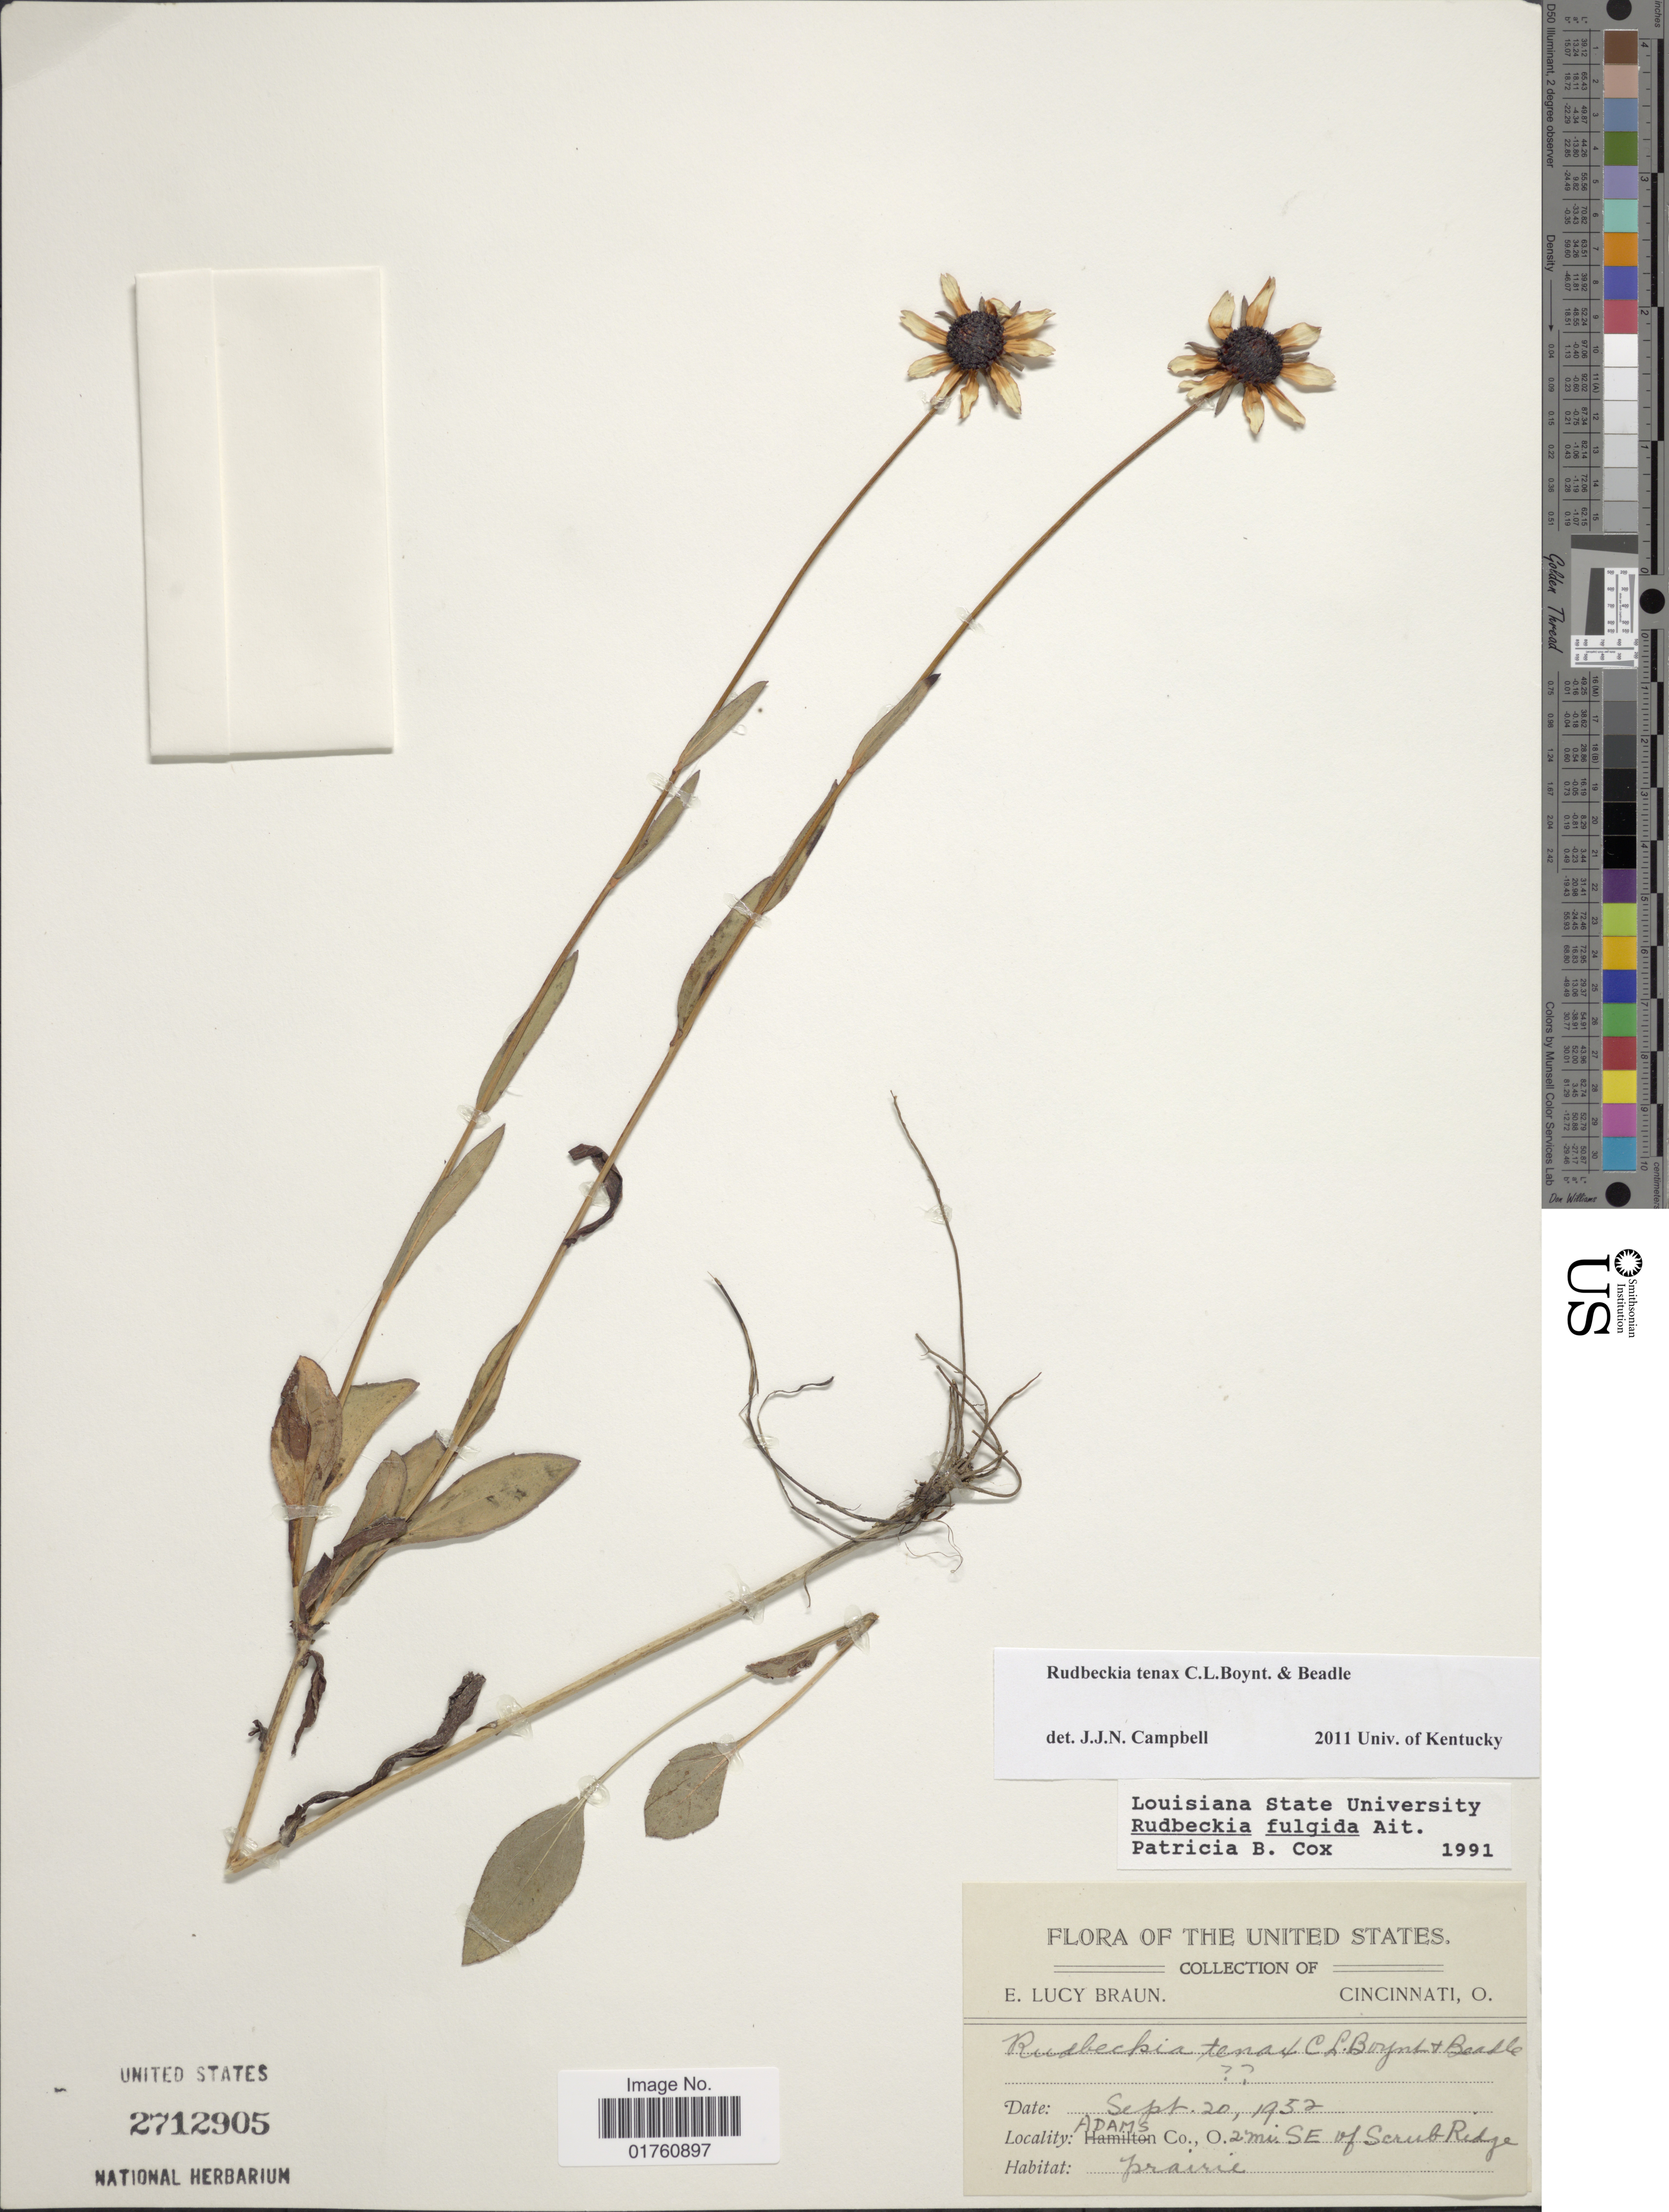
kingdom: Plantae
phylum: Tracheophyta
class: Magnoliopsida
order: Asterales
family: Asteraceae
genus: Rudbeckia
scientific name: Rudbeckia tenax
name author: C.L. Boynton & Beadle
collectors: E. L. Braun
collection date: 1952-09-20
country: United States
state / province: Ohio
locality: Adams Co., O. 2 mi SE of South Ridge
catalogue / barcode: US 2712905